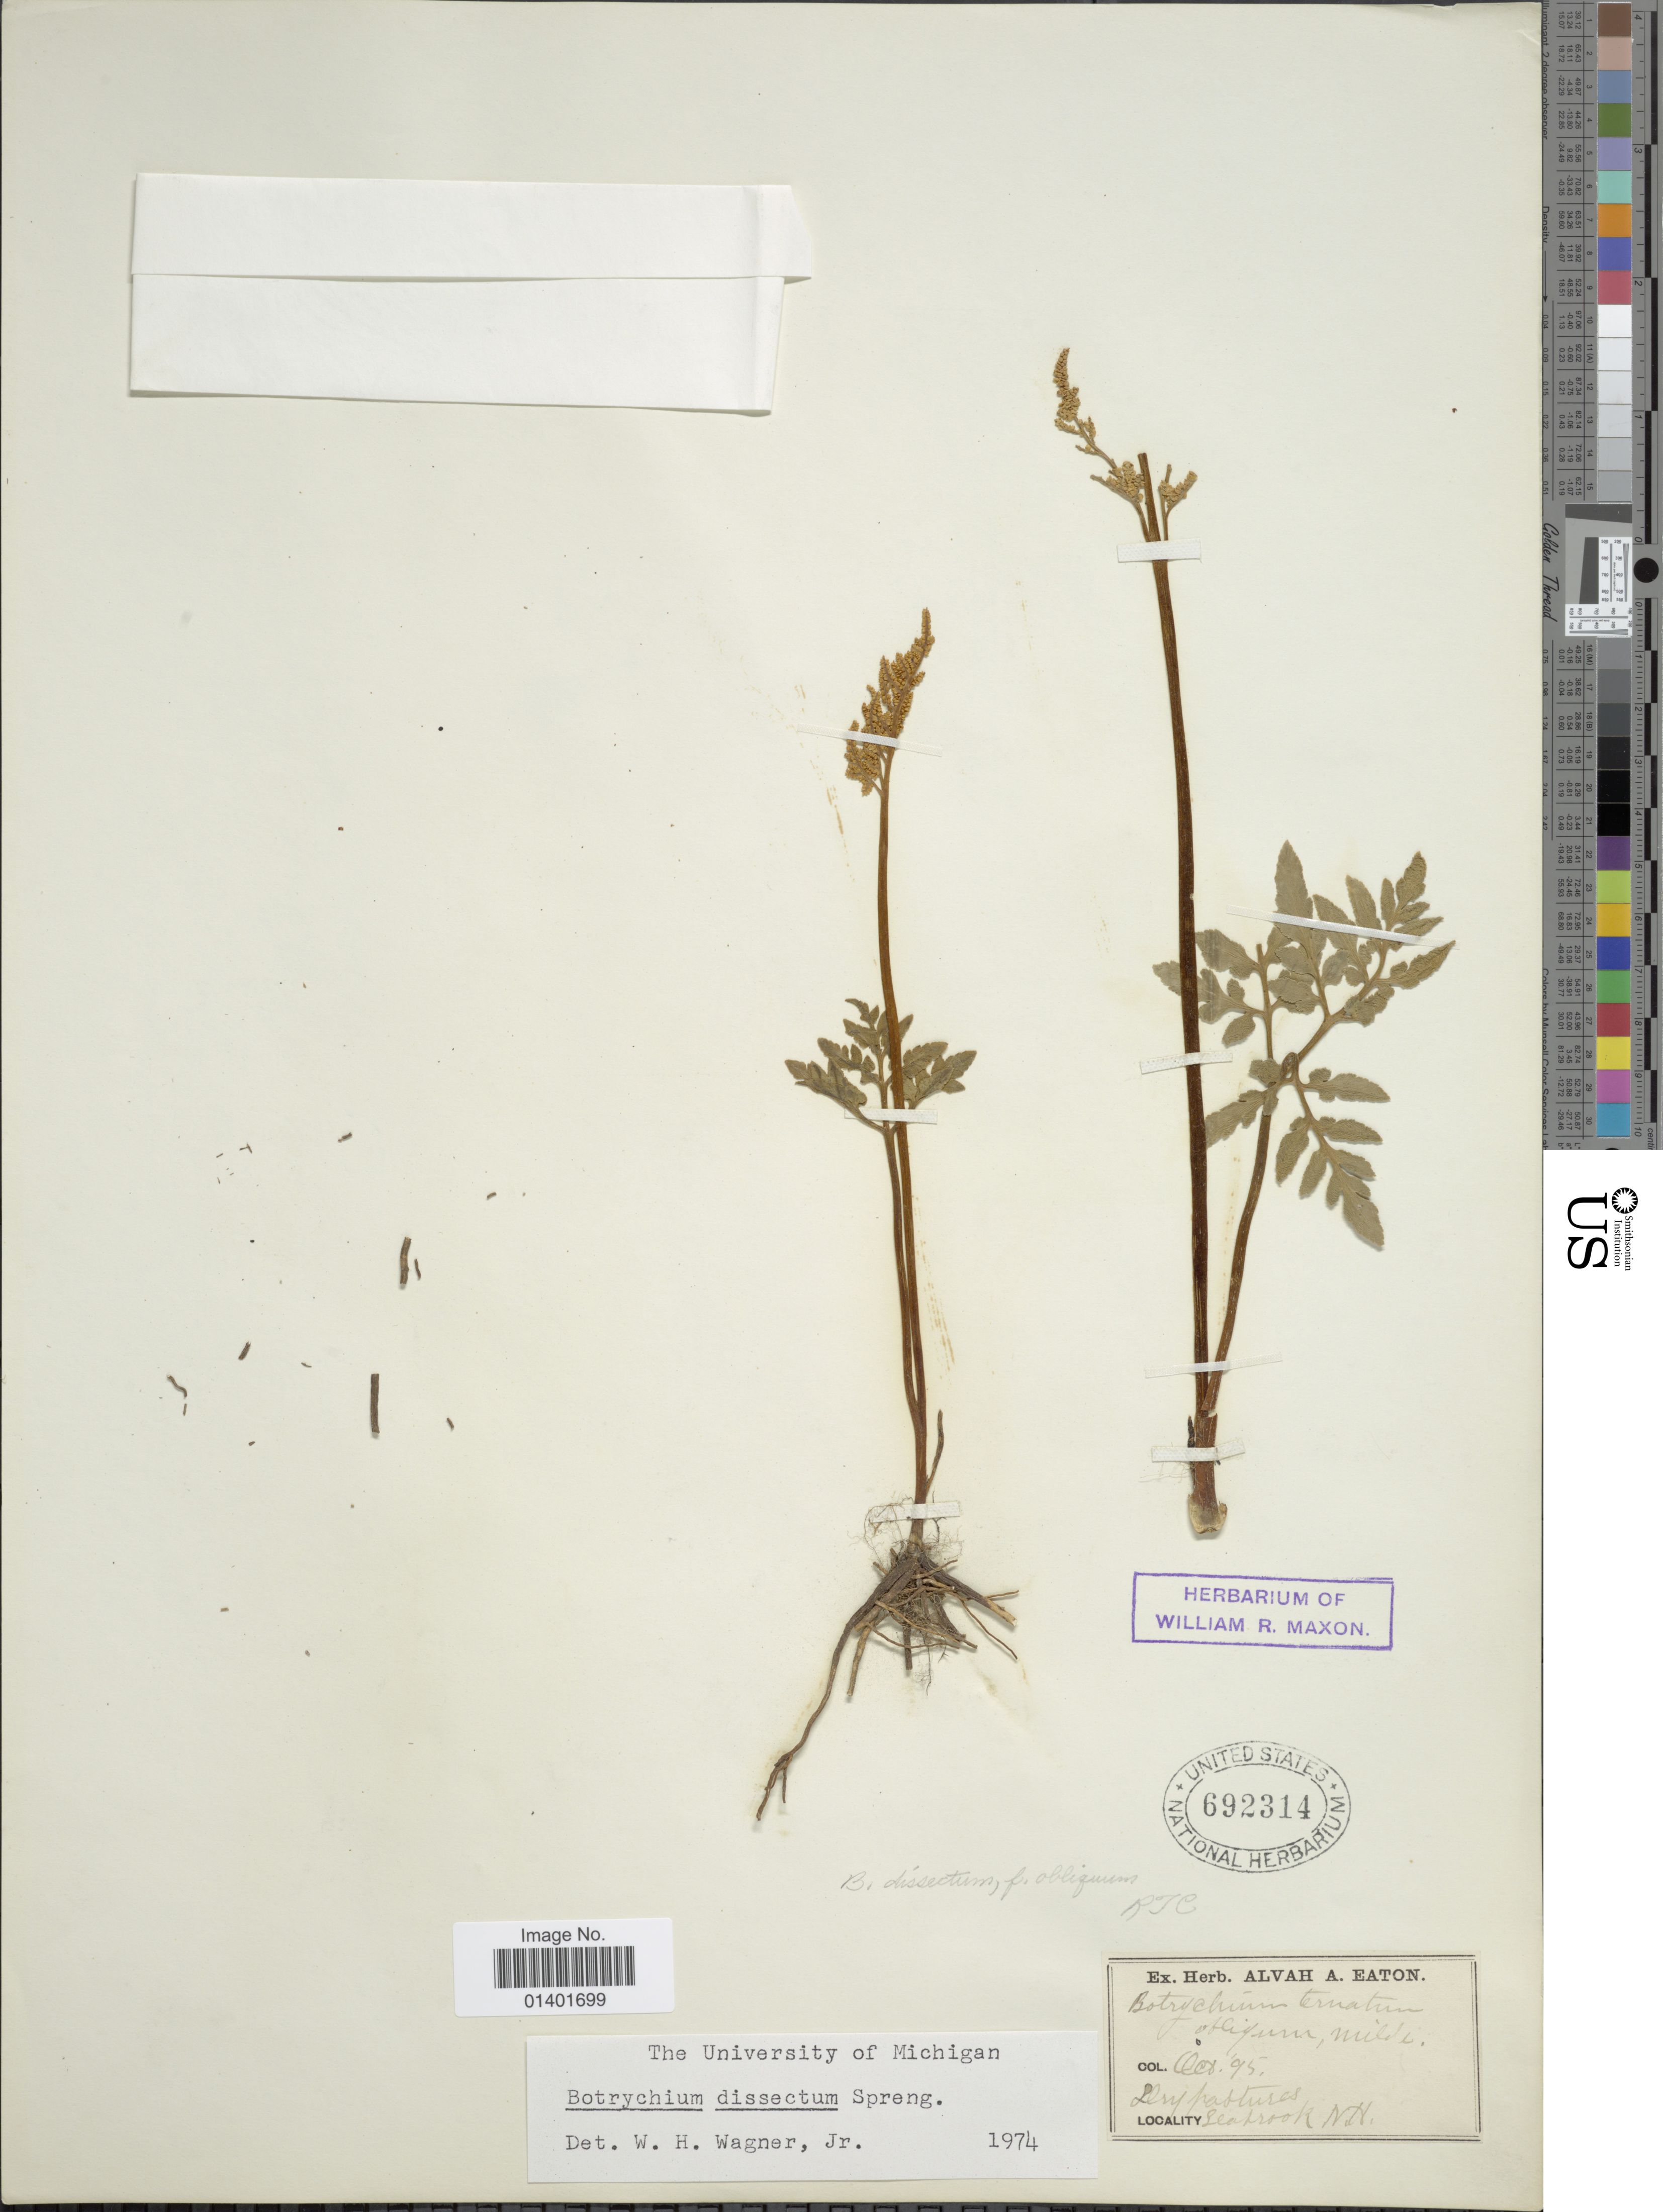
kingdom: Plantae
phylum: Tracheophyta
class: Polypodiopsida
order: Ophioglossales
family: Ophioglossaceae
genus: Botrychium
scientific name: Botrychium dissectum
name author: Spreng.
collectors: A. A. Eaton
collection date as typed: Transcribed d/m/y: /10/95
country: United States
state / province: New Hampshire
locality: Seabrook.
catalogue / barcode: US 692314